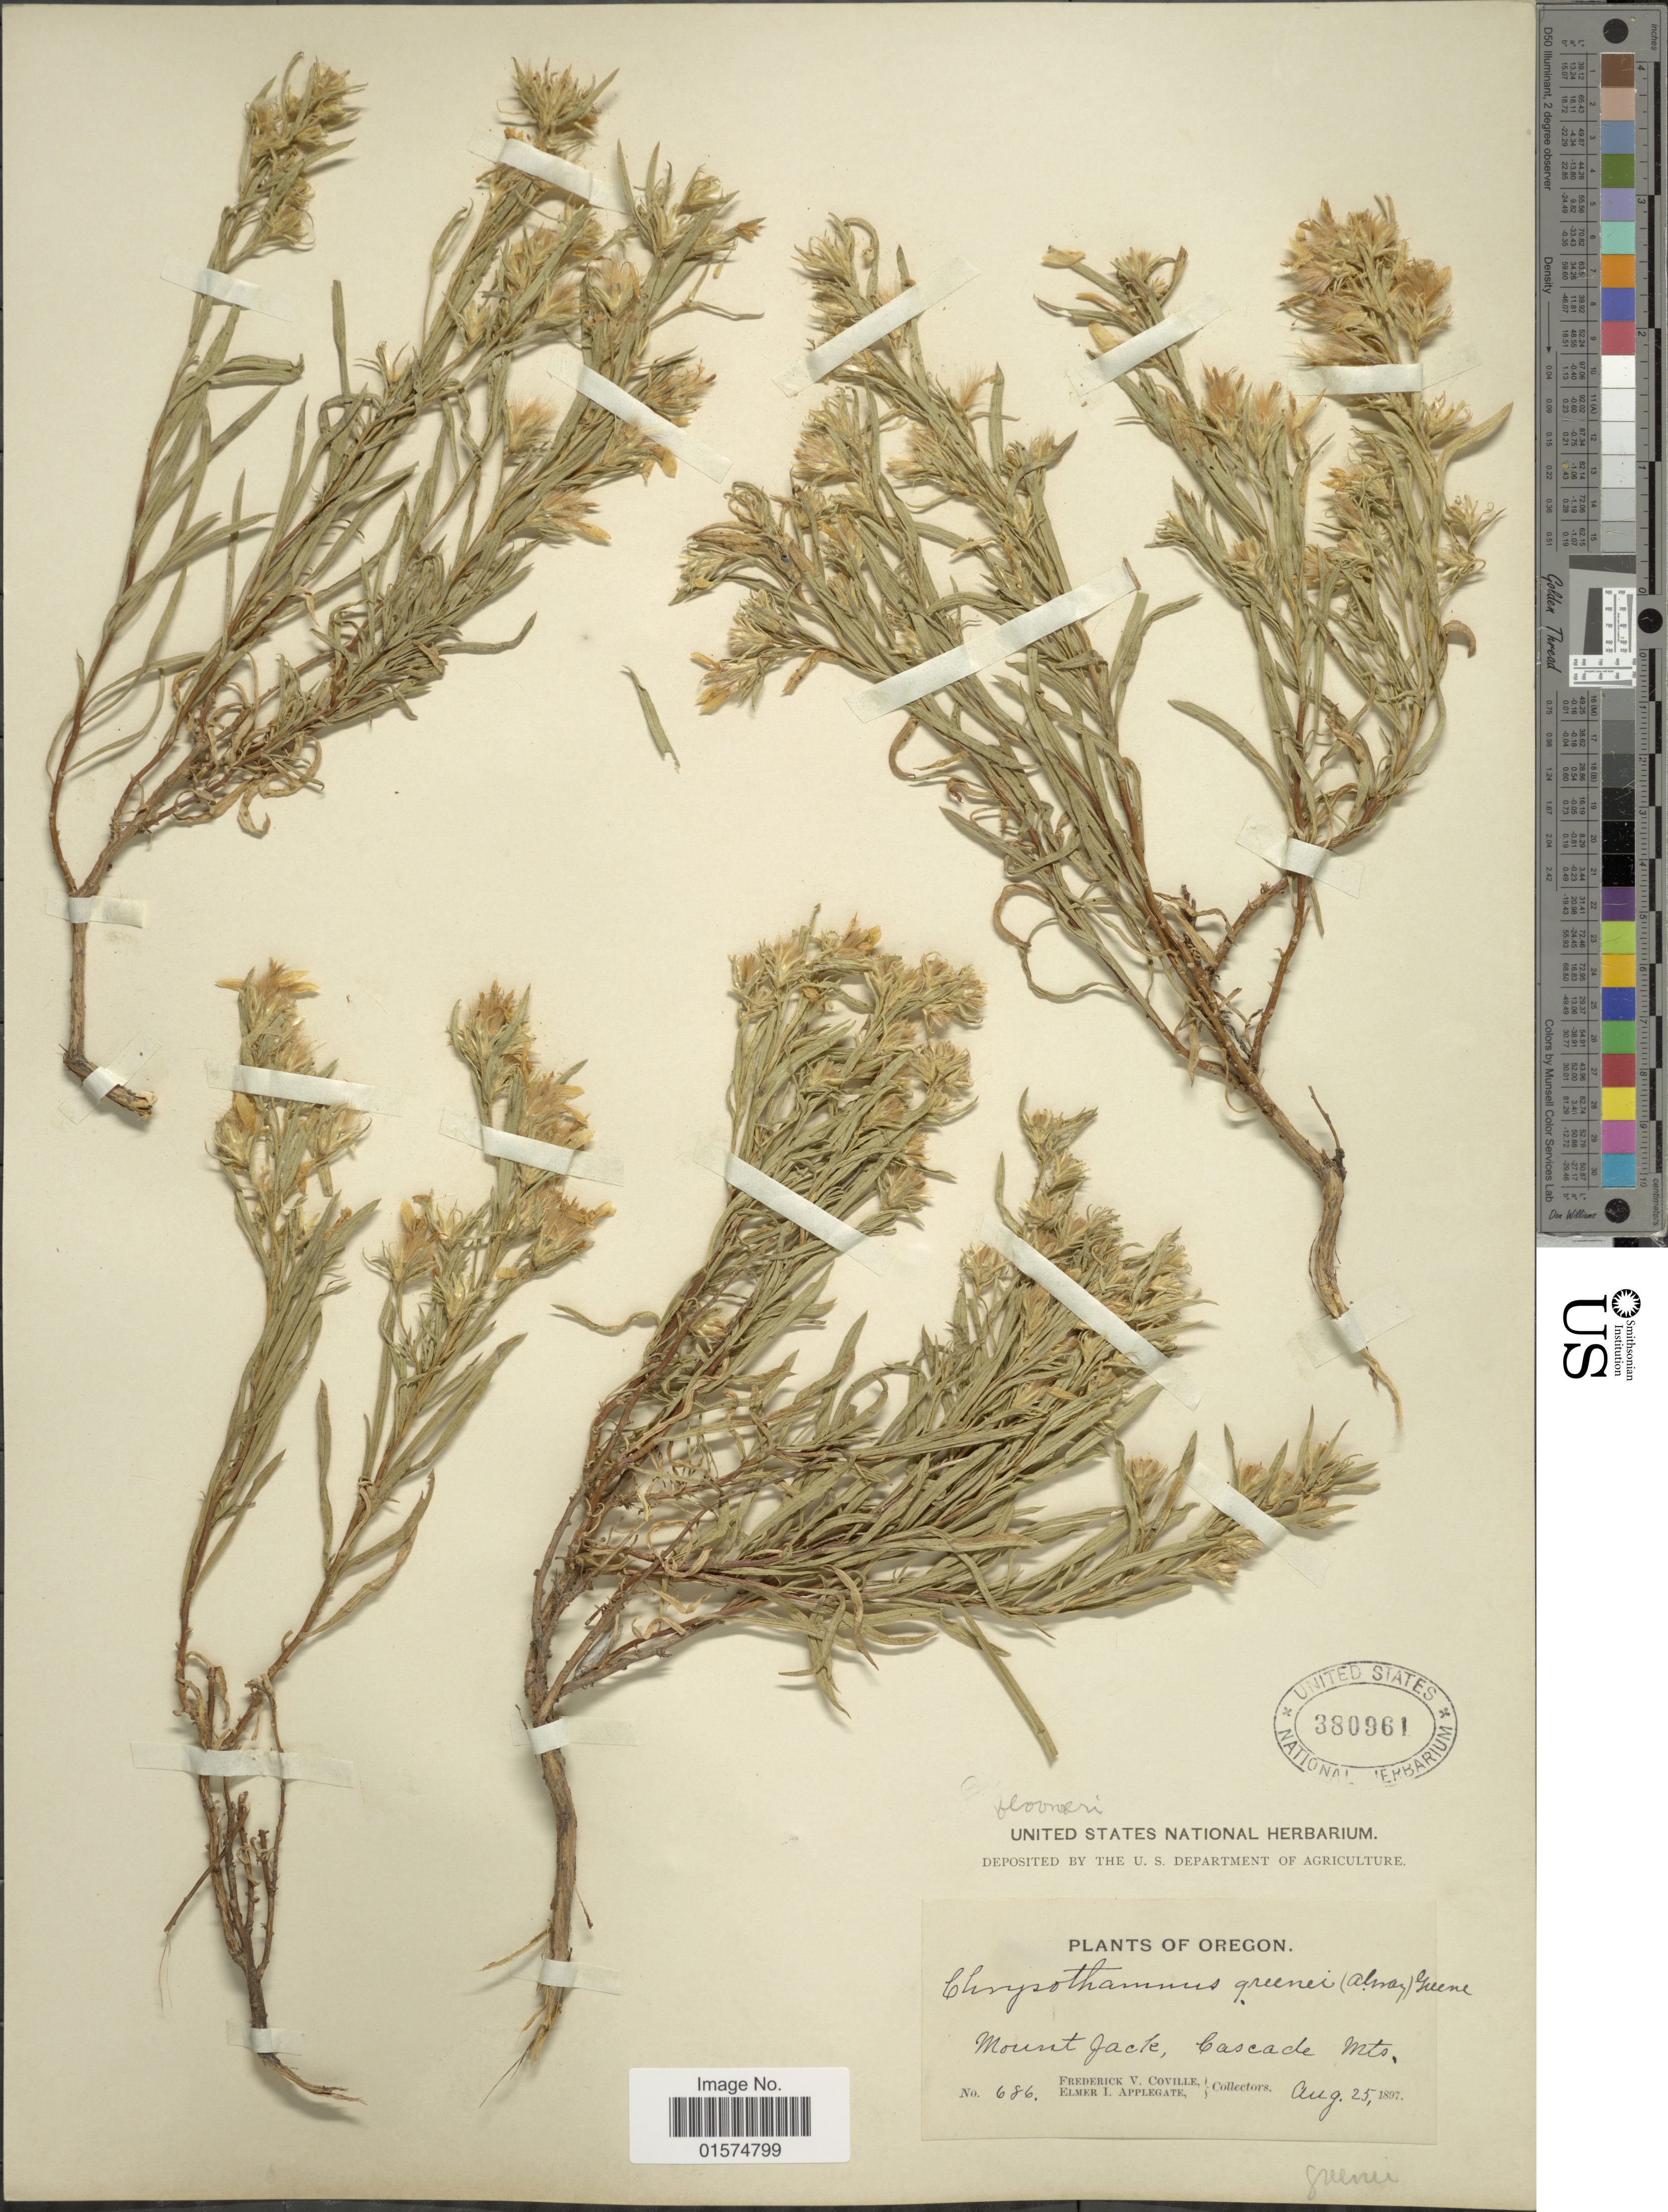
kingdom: Plantae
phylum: Tracheophyta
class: Magnoliopsida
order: Asterales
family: Asteraceae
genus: Ericameria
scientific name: Ericameria bloomeri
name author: (A. Gray) J.F. Macbr.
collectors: F. V. Coville & E. I. Applegate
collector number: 686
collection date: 1897-08-25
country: United States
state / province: Oregon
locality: Mount Jack, Cascade Mts.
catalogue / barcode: US 380961